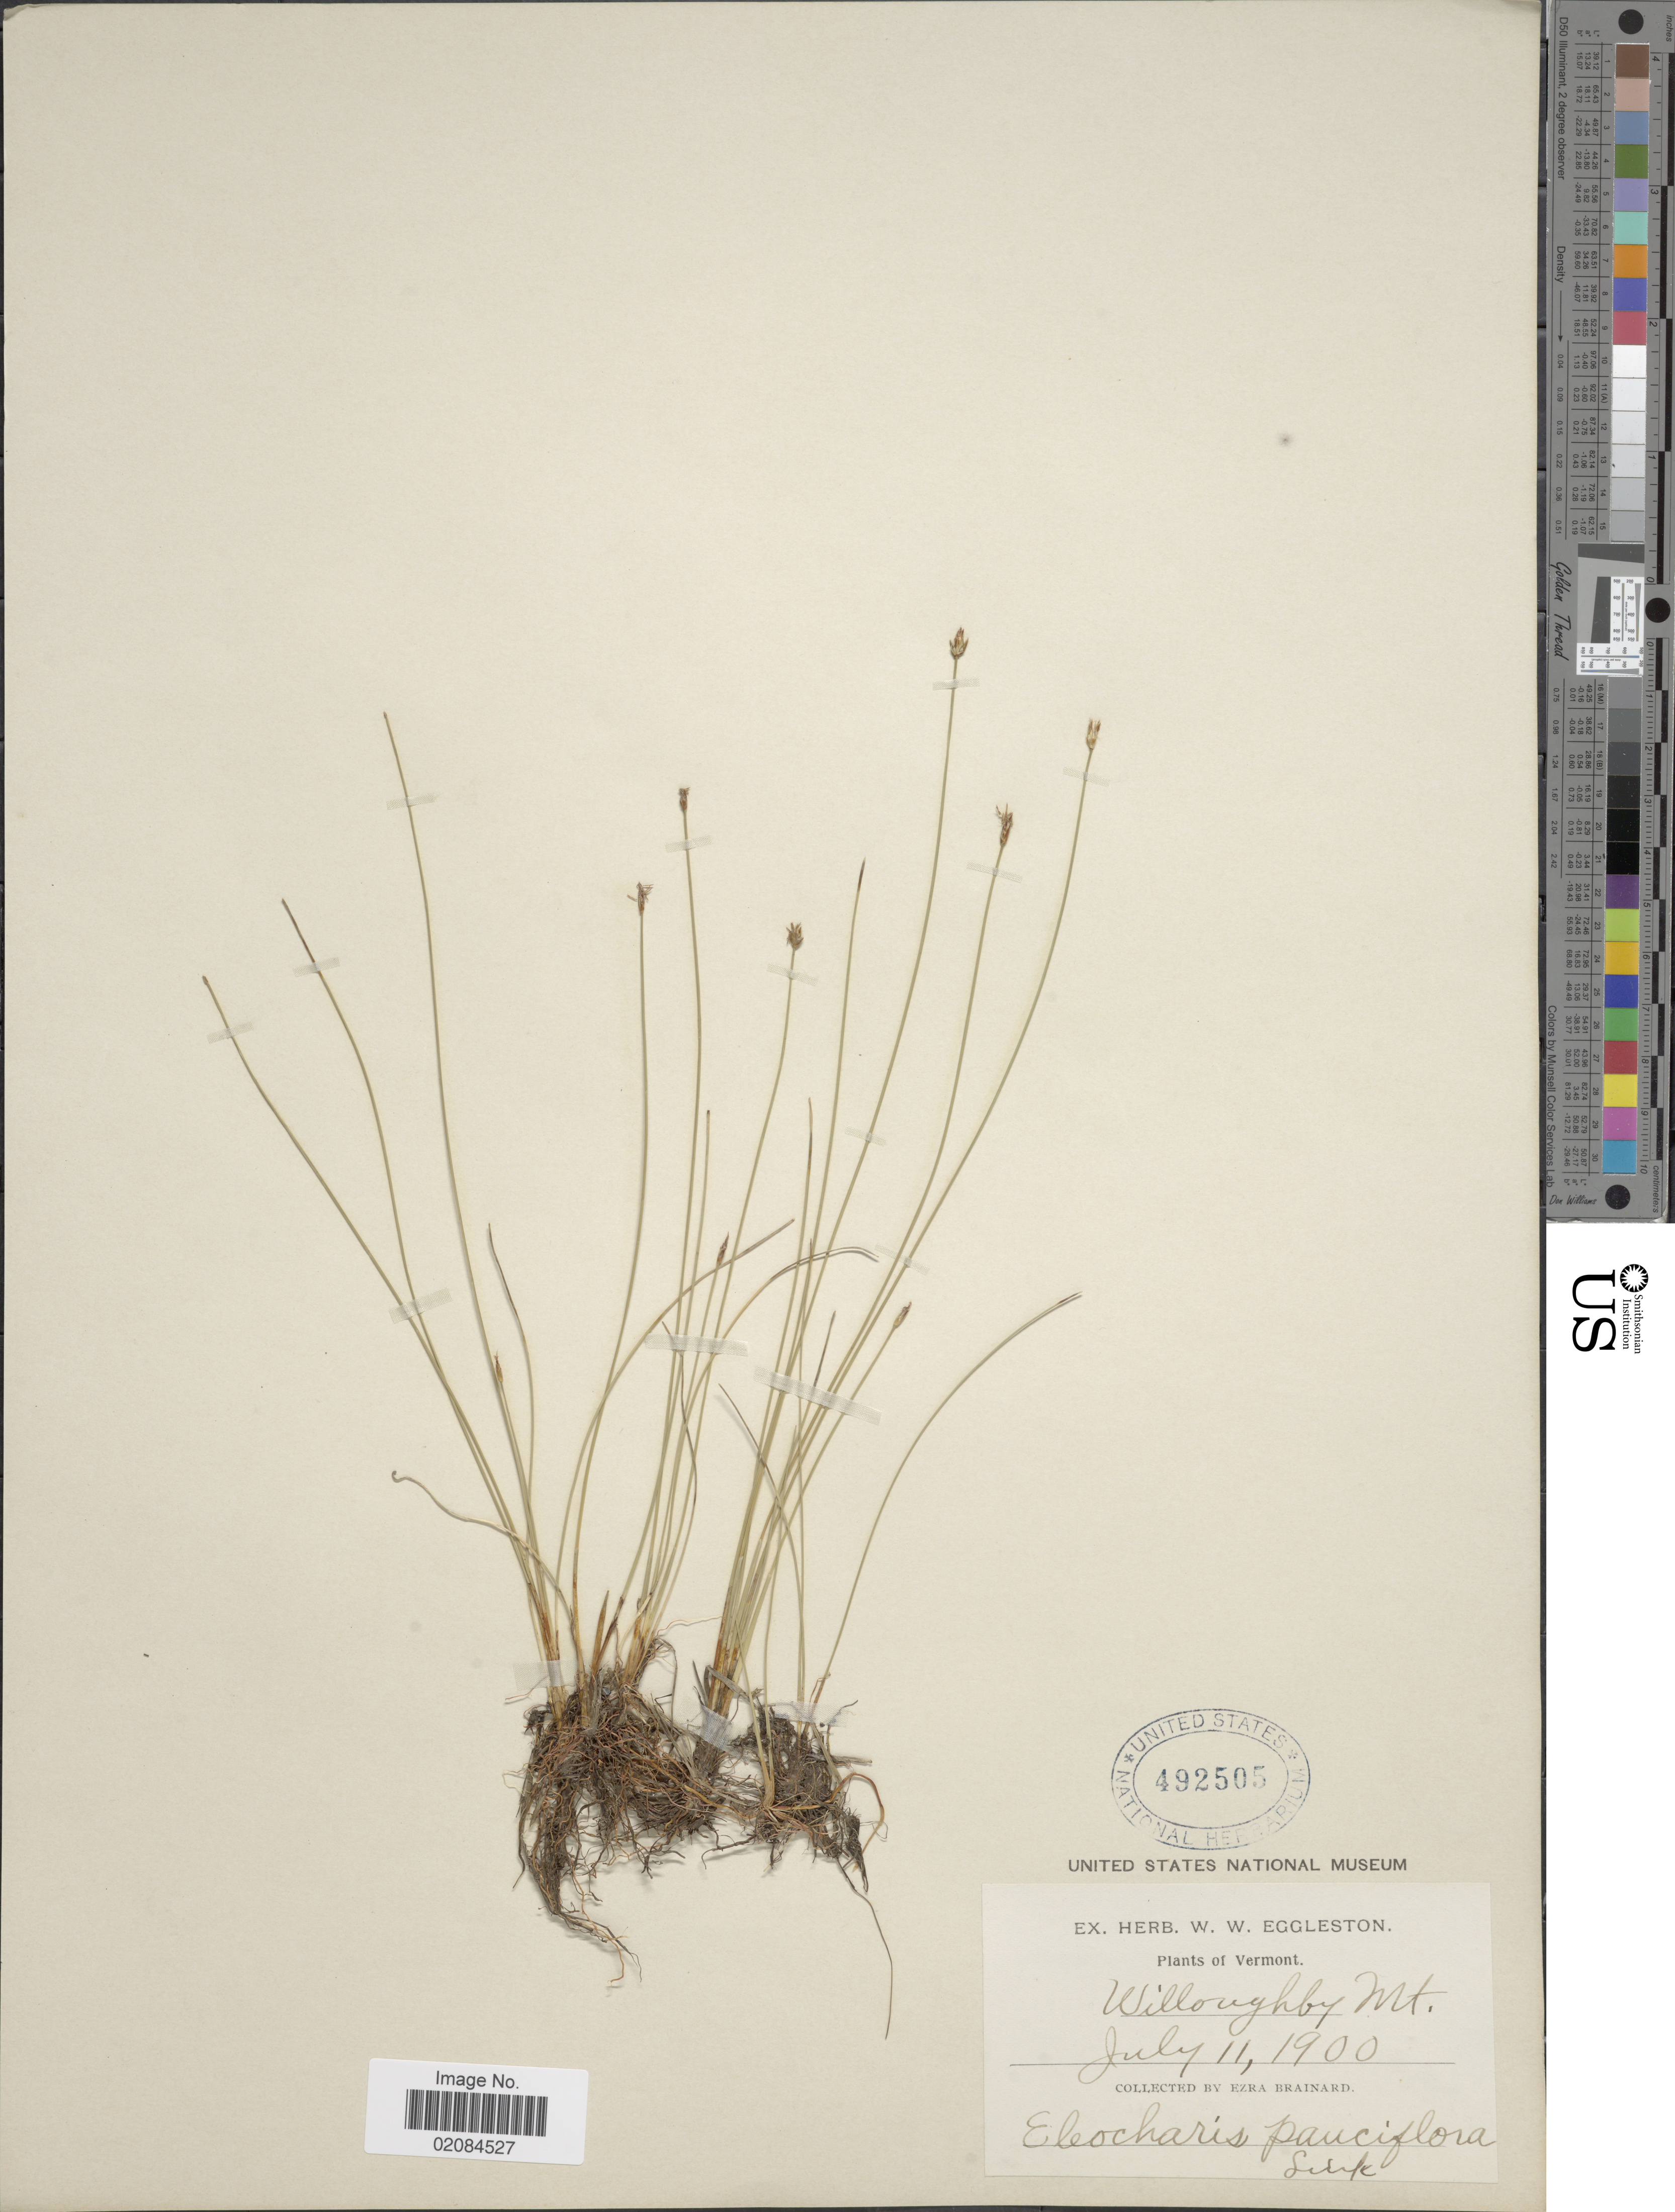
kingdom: Plantae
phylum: Tracheophyta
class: Liliopsida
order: Poales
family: Cyperaceae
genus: Eleocharis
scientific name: Eleocharis quinqueflora subsp. fernaldii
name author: (Svenson) Hultén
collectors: E. Brainard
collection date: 1900-07-11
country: United States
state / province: Vermont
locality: Willoughby Mt.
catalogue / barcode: US 492505